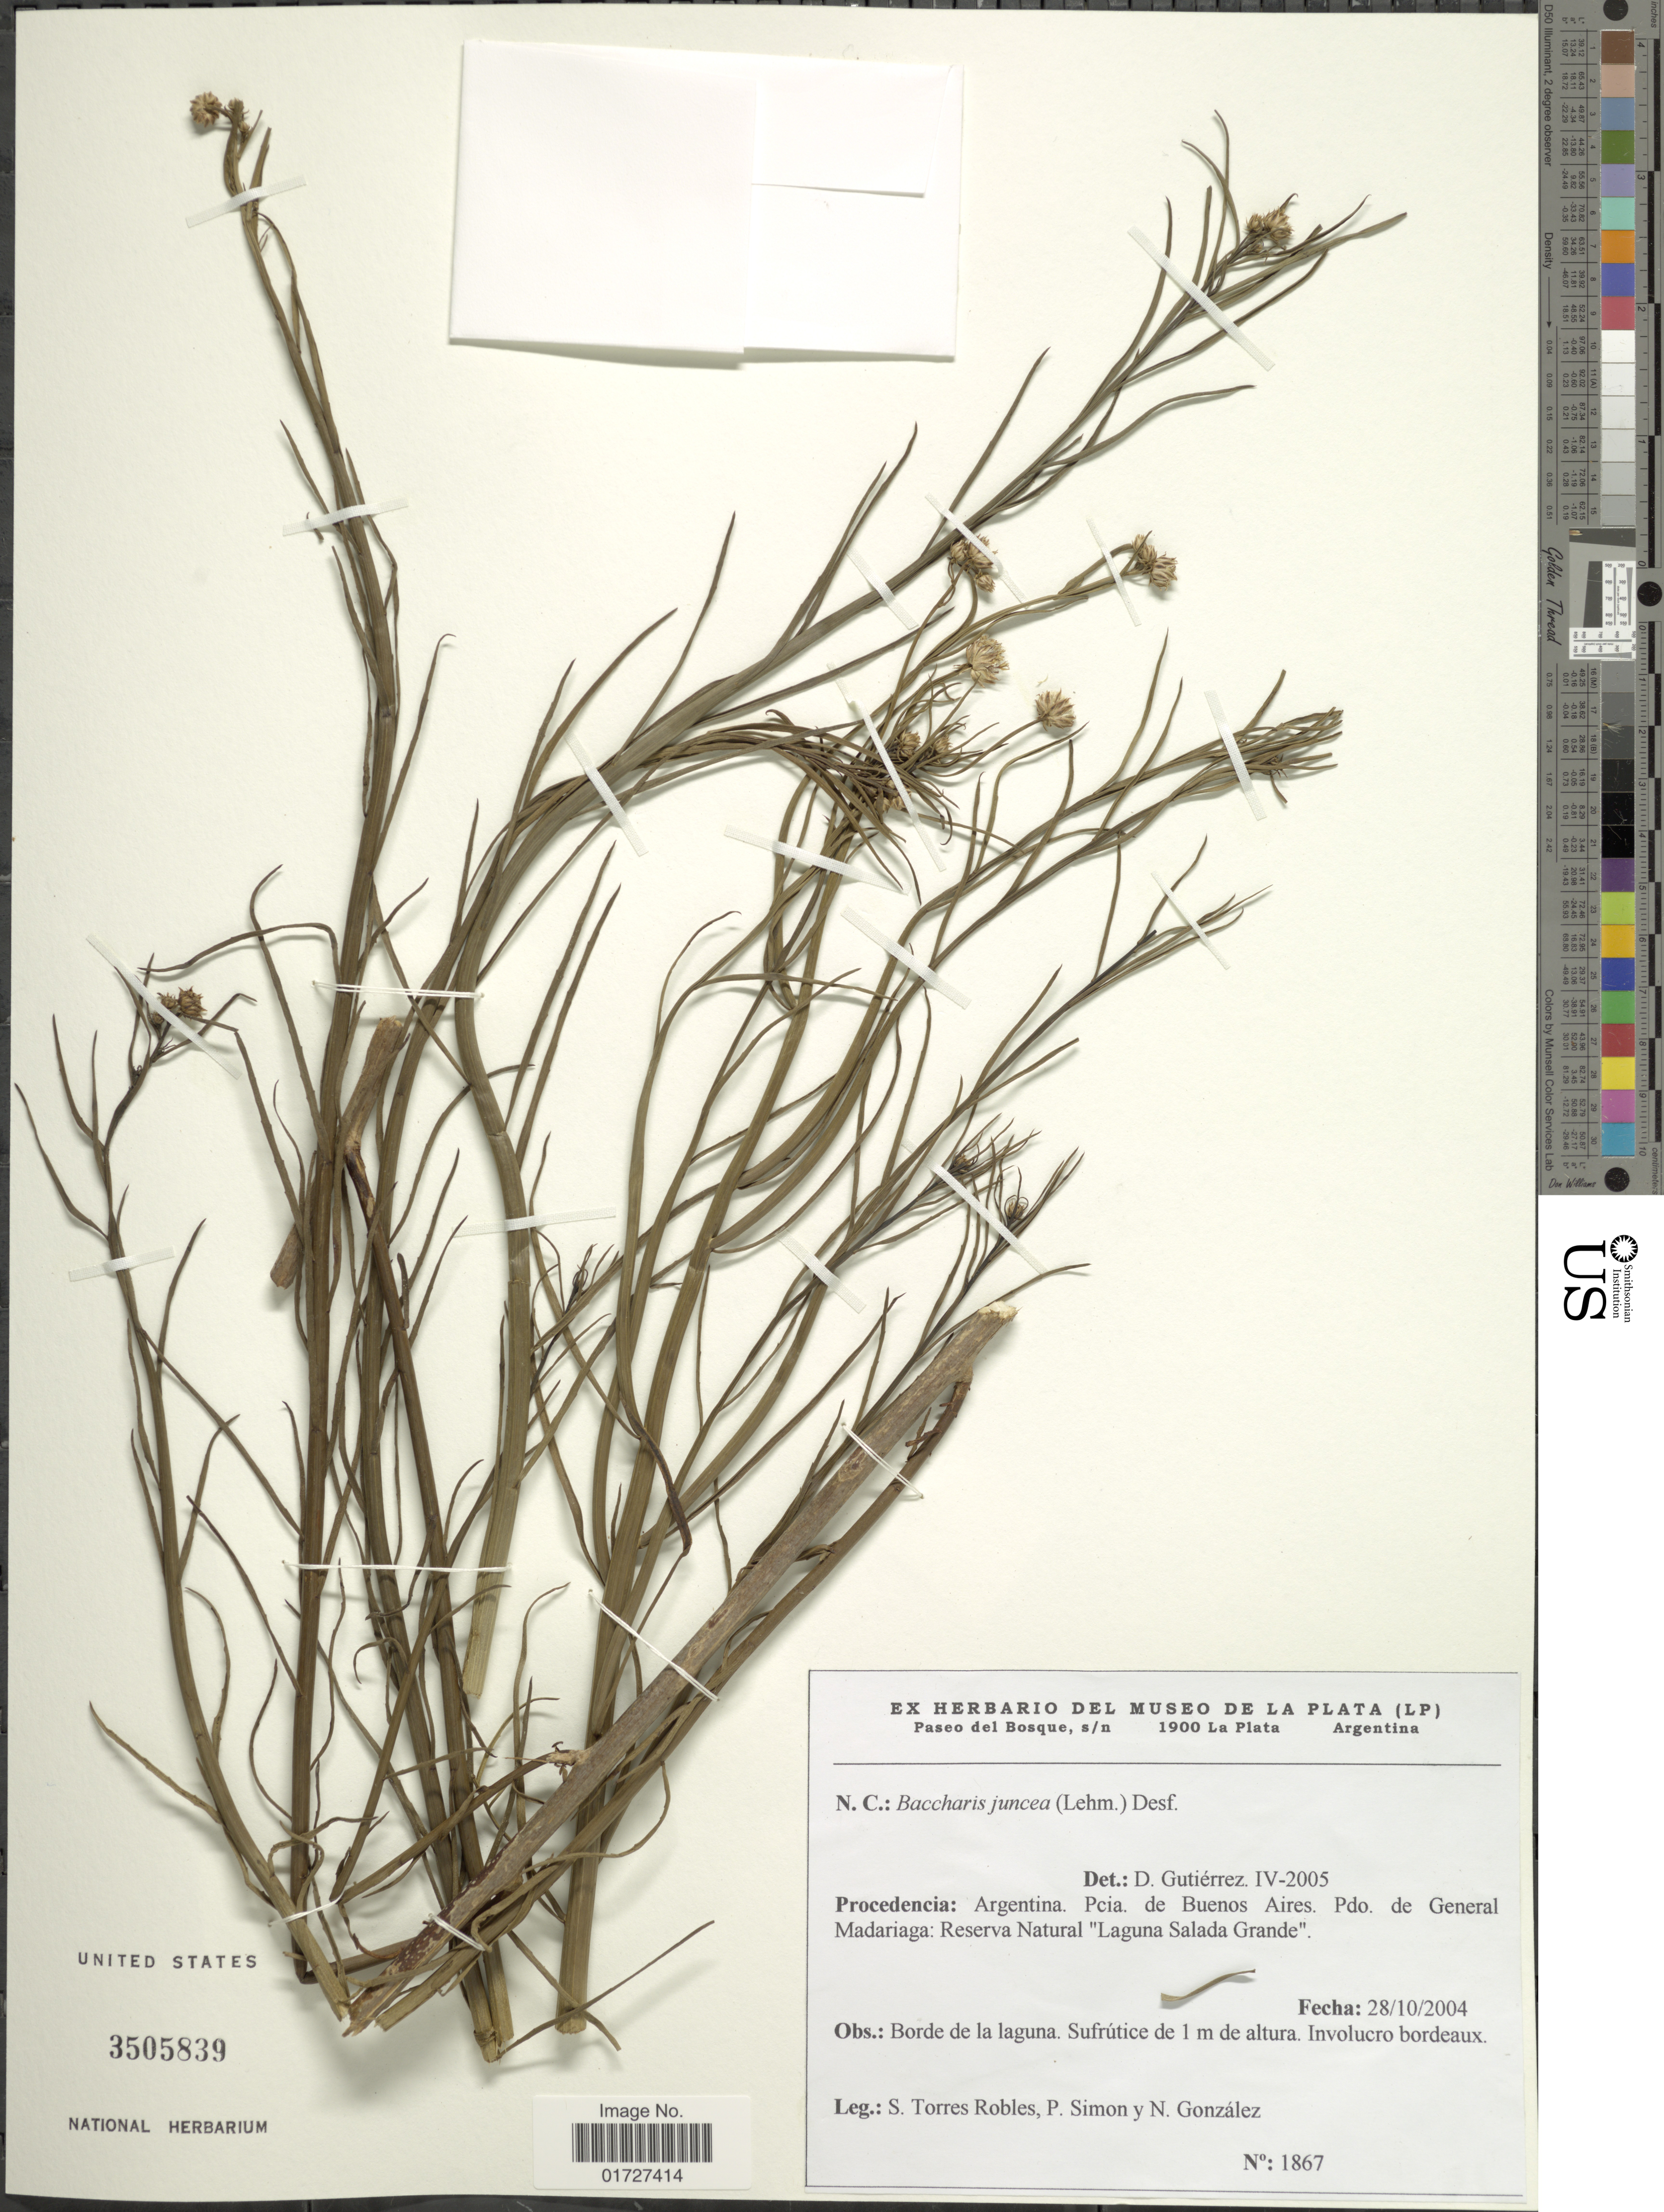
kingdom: Plantae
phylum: Tracheophyta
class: Magnoliopsida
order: Asterales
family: Asteraceae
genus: Baccharis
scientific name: Baccharis juncea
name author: (Lehm.) Desf.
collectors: S. Torres Robles, P. Simon & N. Gonzalez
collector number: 1867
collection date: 2004-10-28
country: Argentina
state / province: Buenos Aires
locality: Pdo. de General Madariaga, Reserva Natural Laguna Salada Grande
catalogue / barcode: US 3505839